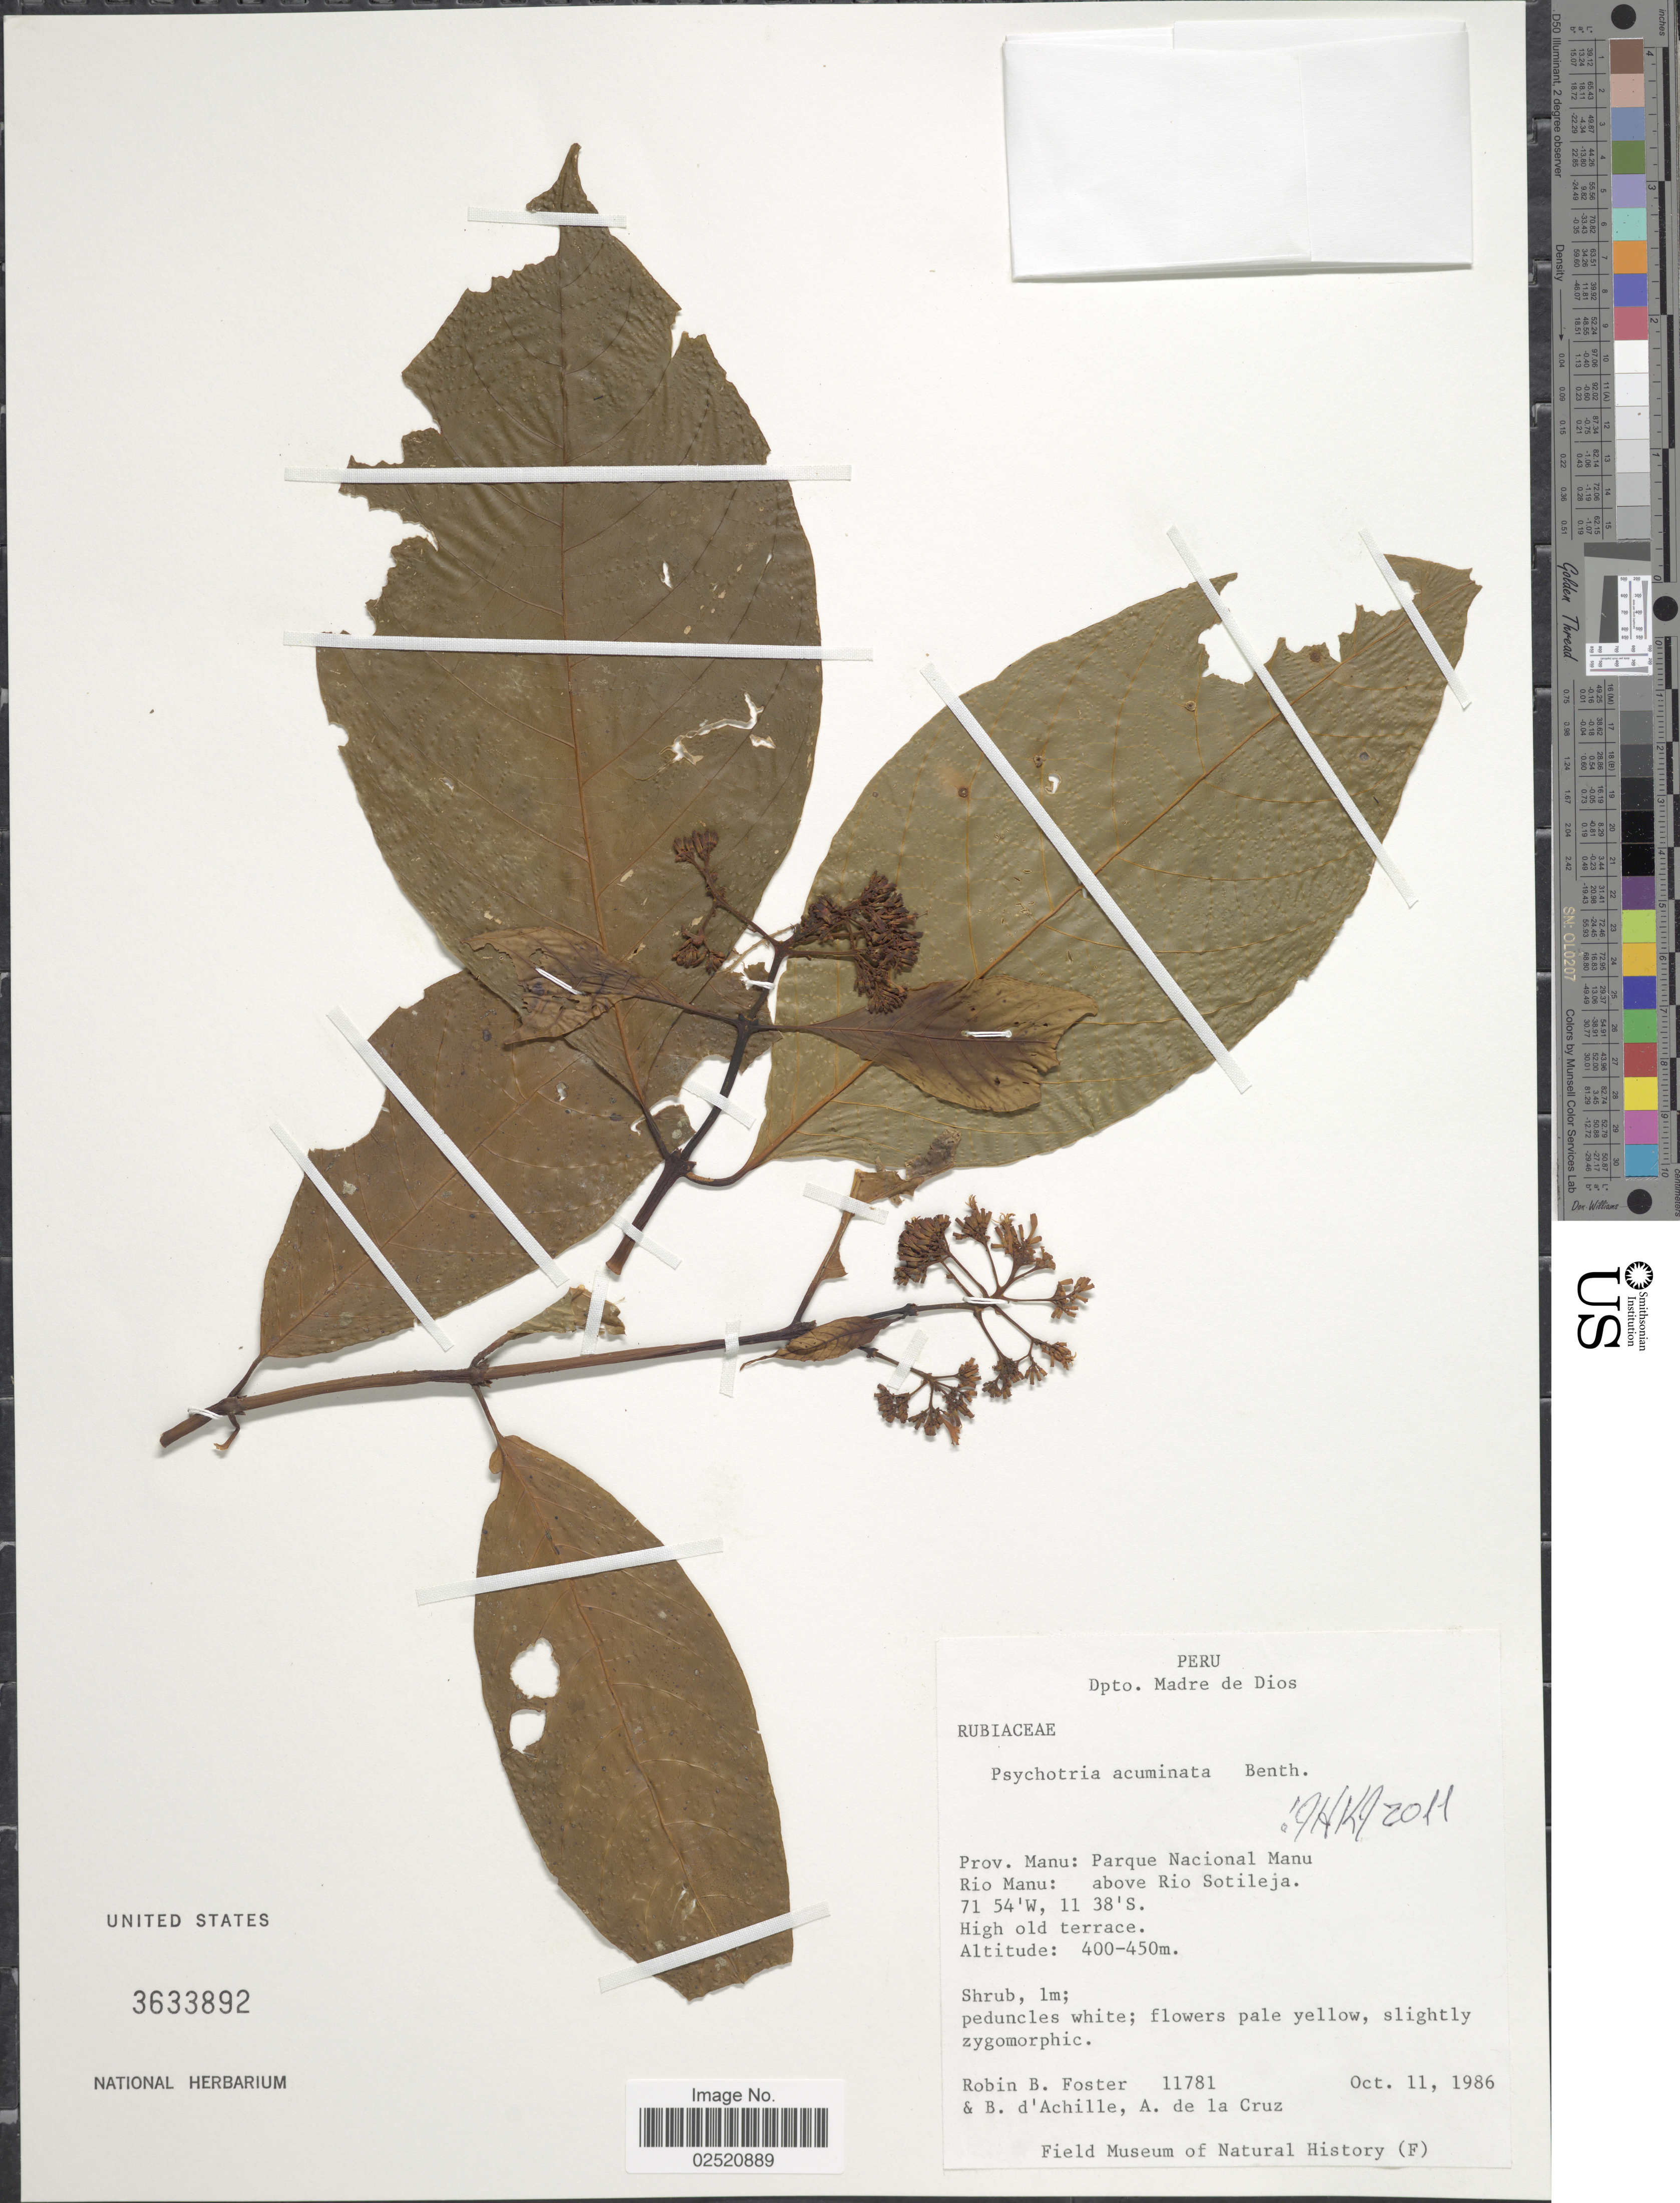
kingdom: Plantae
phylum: Tracheophyta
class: Magnoliopsida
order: Gentianales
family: Rubiaceae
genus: Psychotria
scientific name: Psychotria acuminata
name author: Benth.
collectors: R. B. Foster, B. d'Achille & A. De la Cruz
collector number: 11781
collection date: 1986-10-11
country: Peru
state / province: Madre de Dios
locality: Prov. Manu: Parque Nacional Manu, Rio Manu: above Ri oSotileja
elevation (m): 400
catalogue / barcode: US 3633892